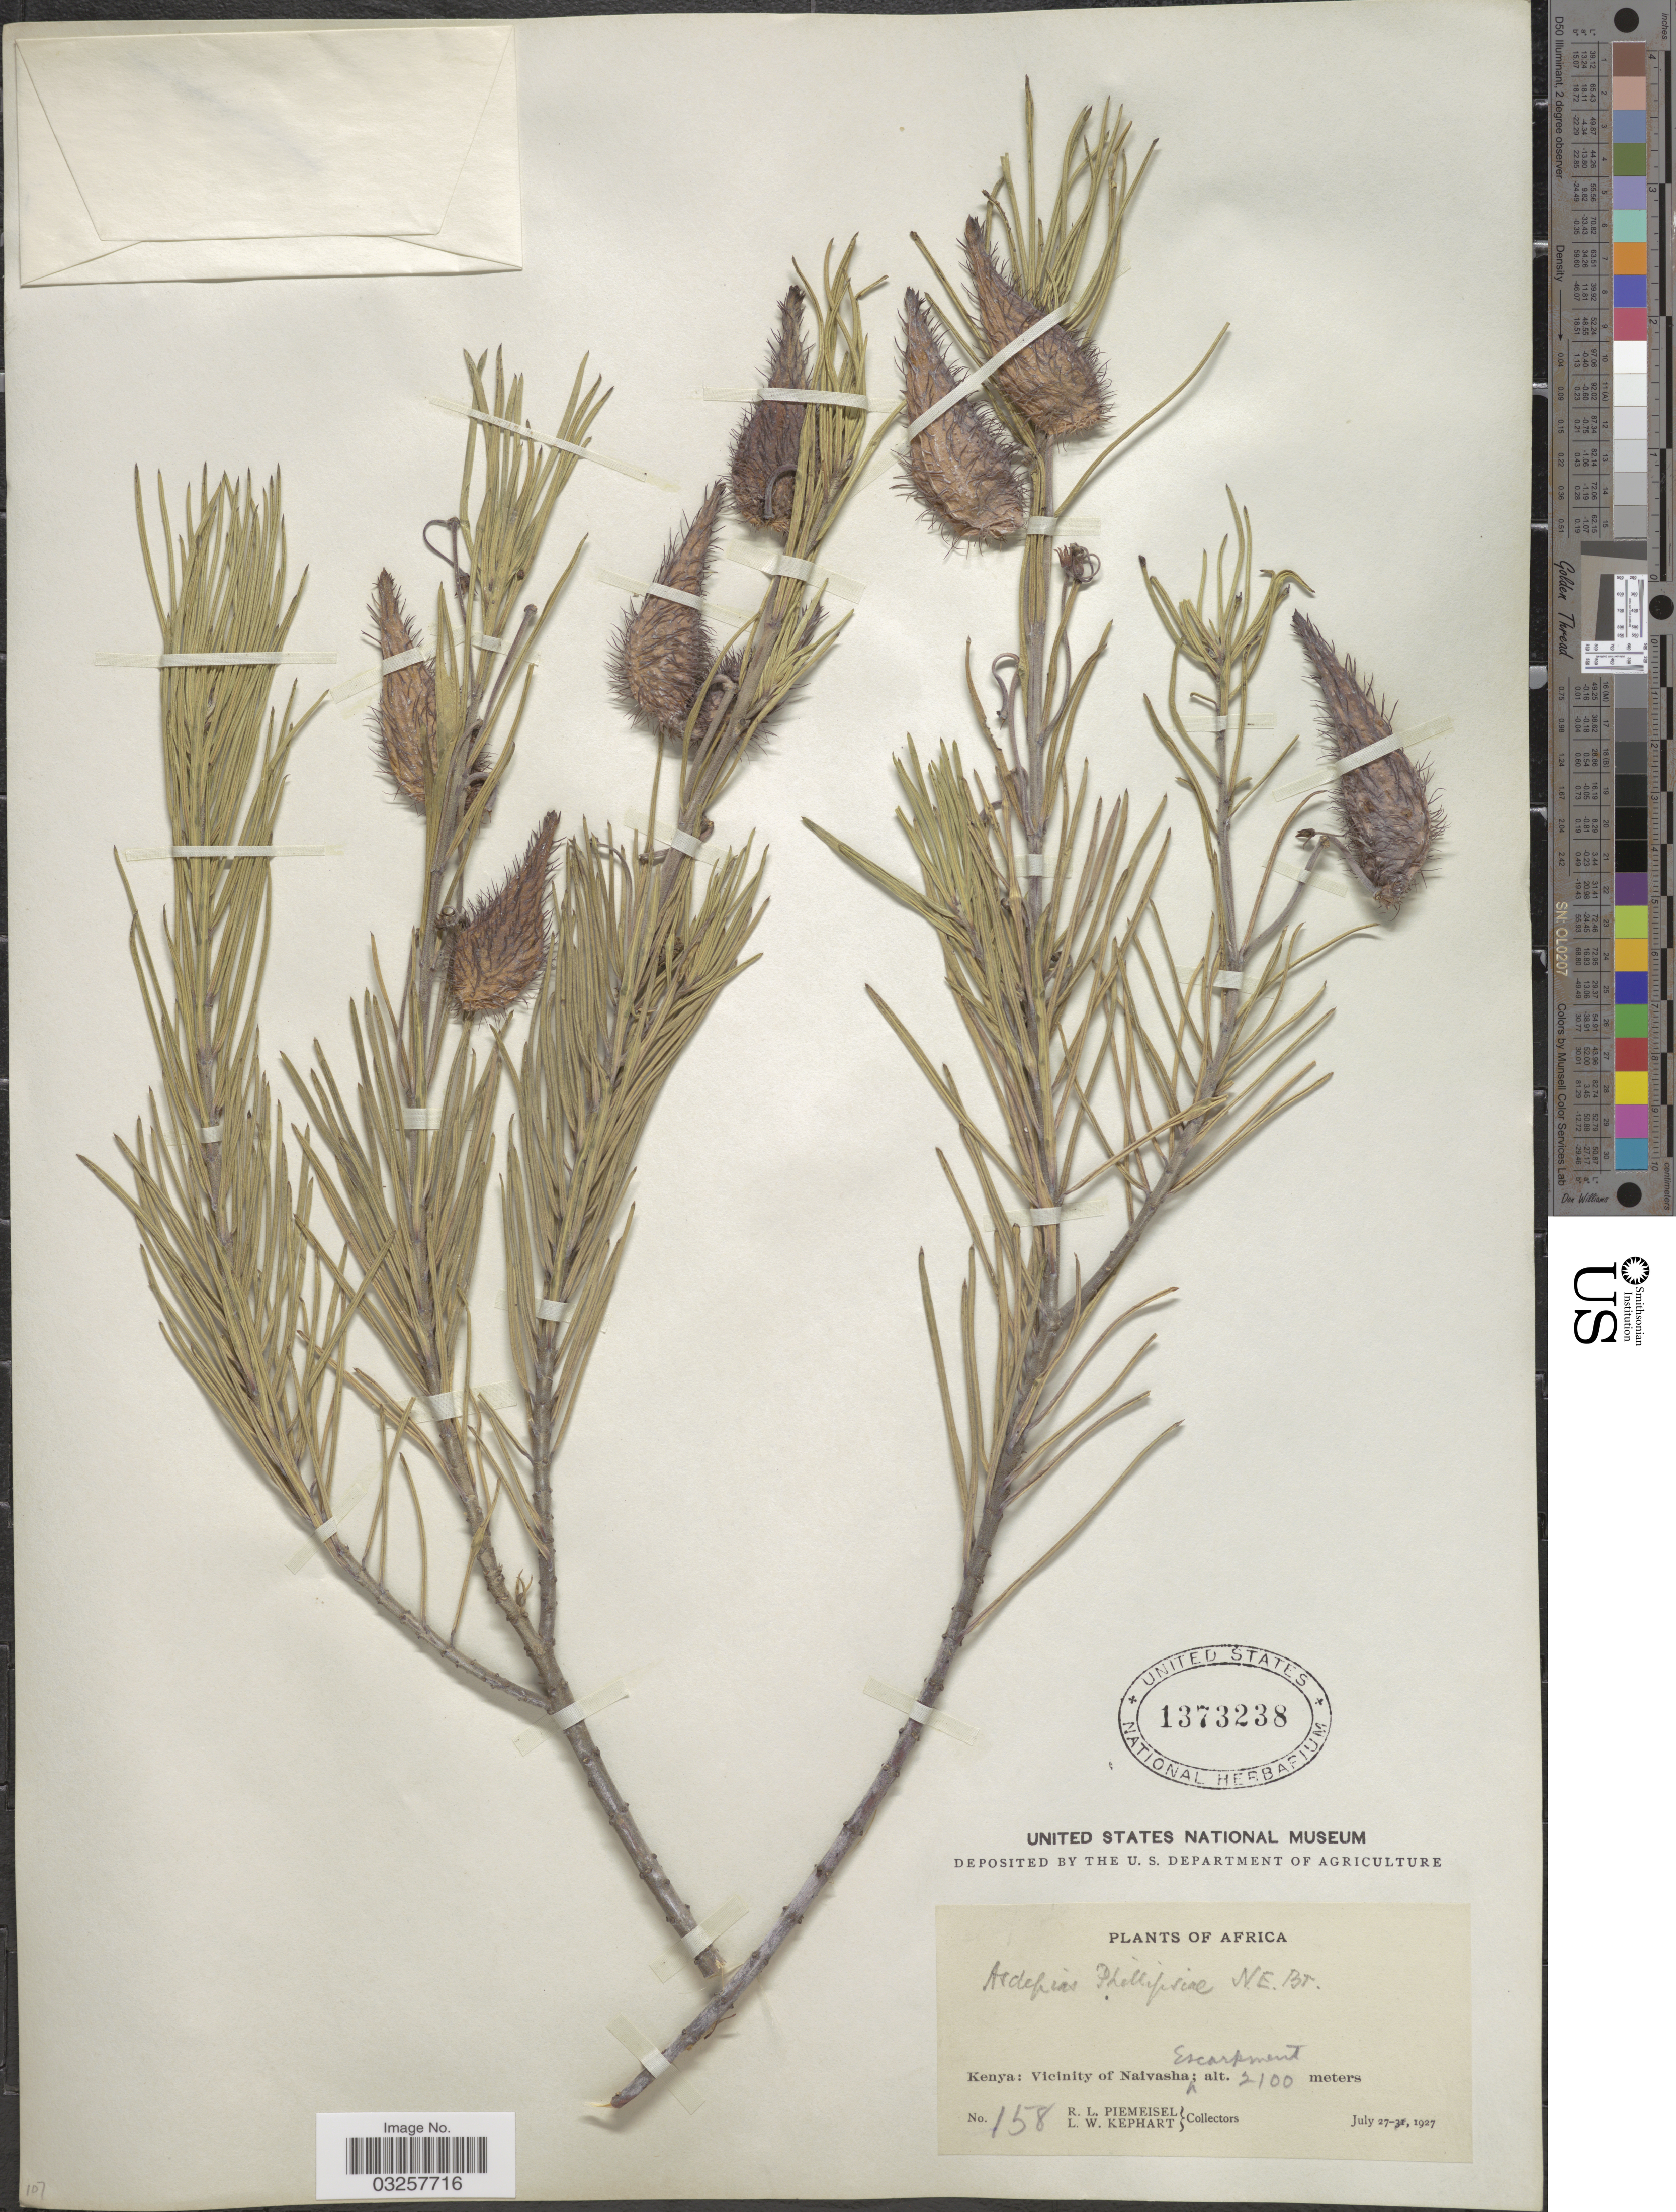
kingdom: Plantae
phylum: Tracheophyta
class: Magnoliopsida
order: Gentianales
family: Apocynaceae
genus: Asclepias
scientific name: Asclepias phillipsiae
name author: N.E. Br.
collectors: R. L. Piemeisel & L. W. Kephart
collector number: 158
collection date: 1927-07-27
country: Kenya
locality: Vicinity of Naivasha Escarpment.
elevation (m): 2100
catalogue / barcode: US 1373238